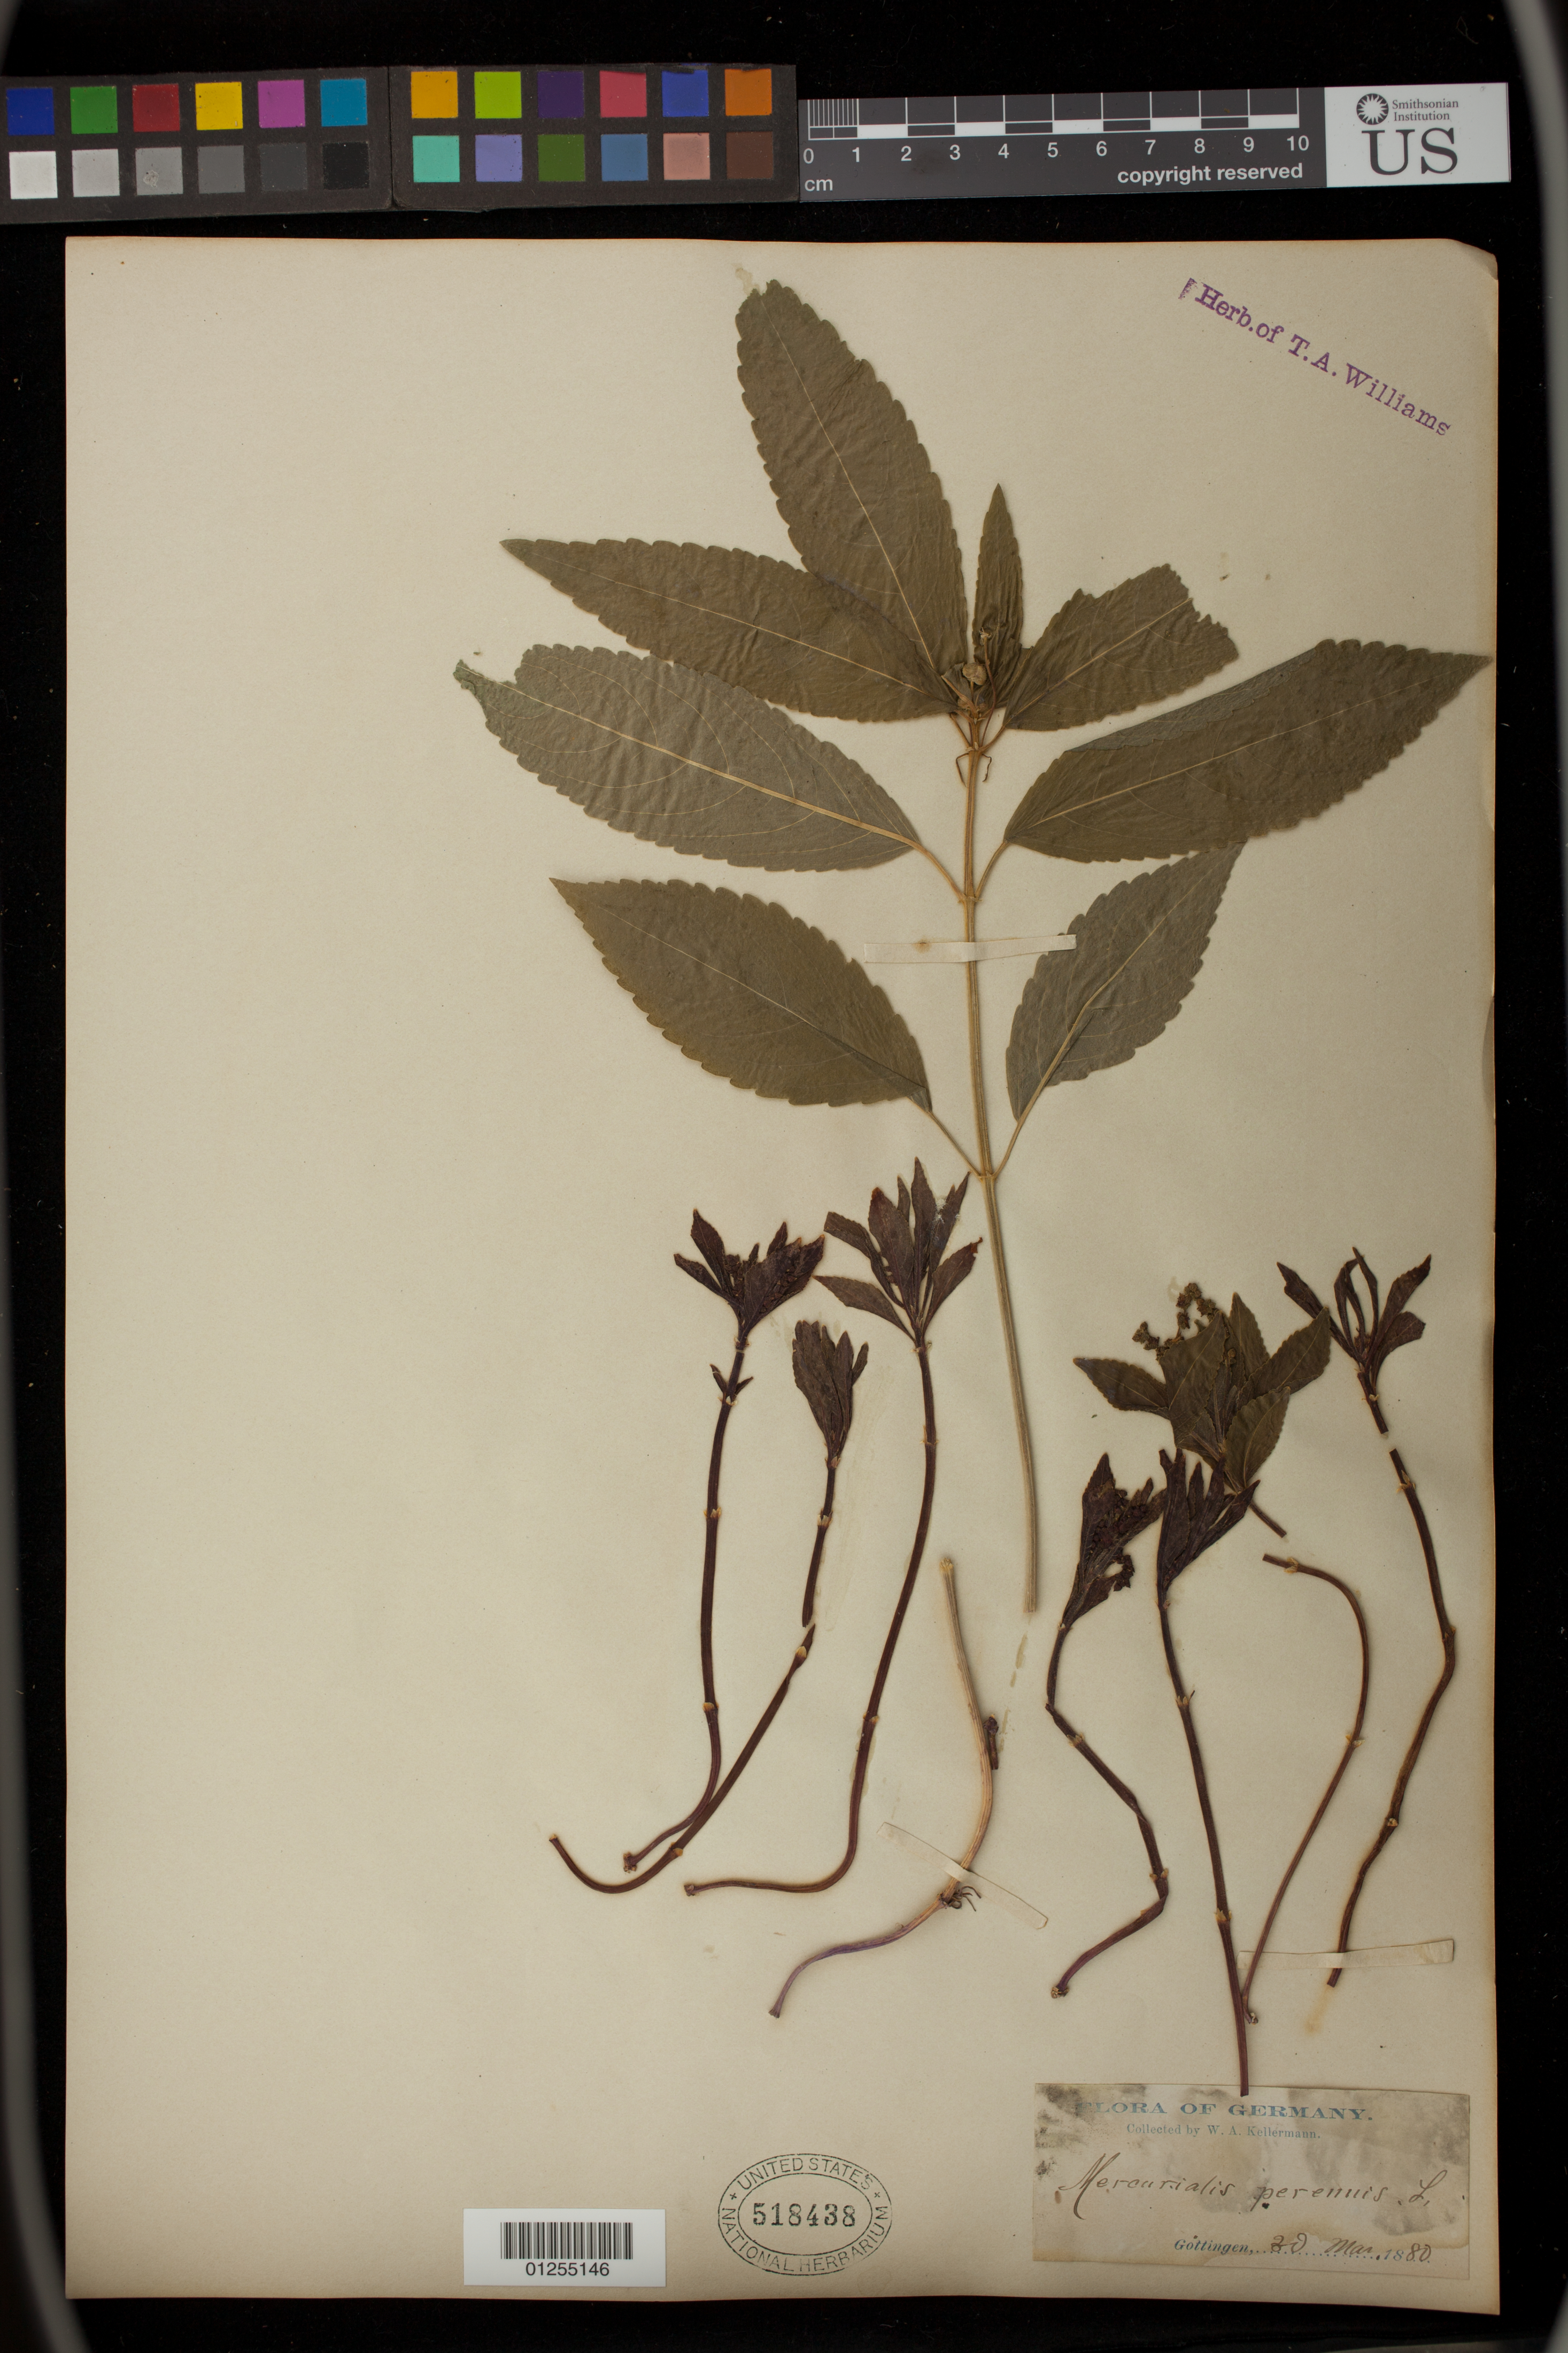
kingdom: Plantae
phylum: Tracheophyta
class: Magnoliopsida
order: Malpighiales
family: Euphorbiaceae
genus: Mercurialis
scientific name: Mercurialis perennis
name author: L.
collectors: W. A. Kellerman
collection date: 1880-03-30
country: Germany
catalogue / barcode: US 518438